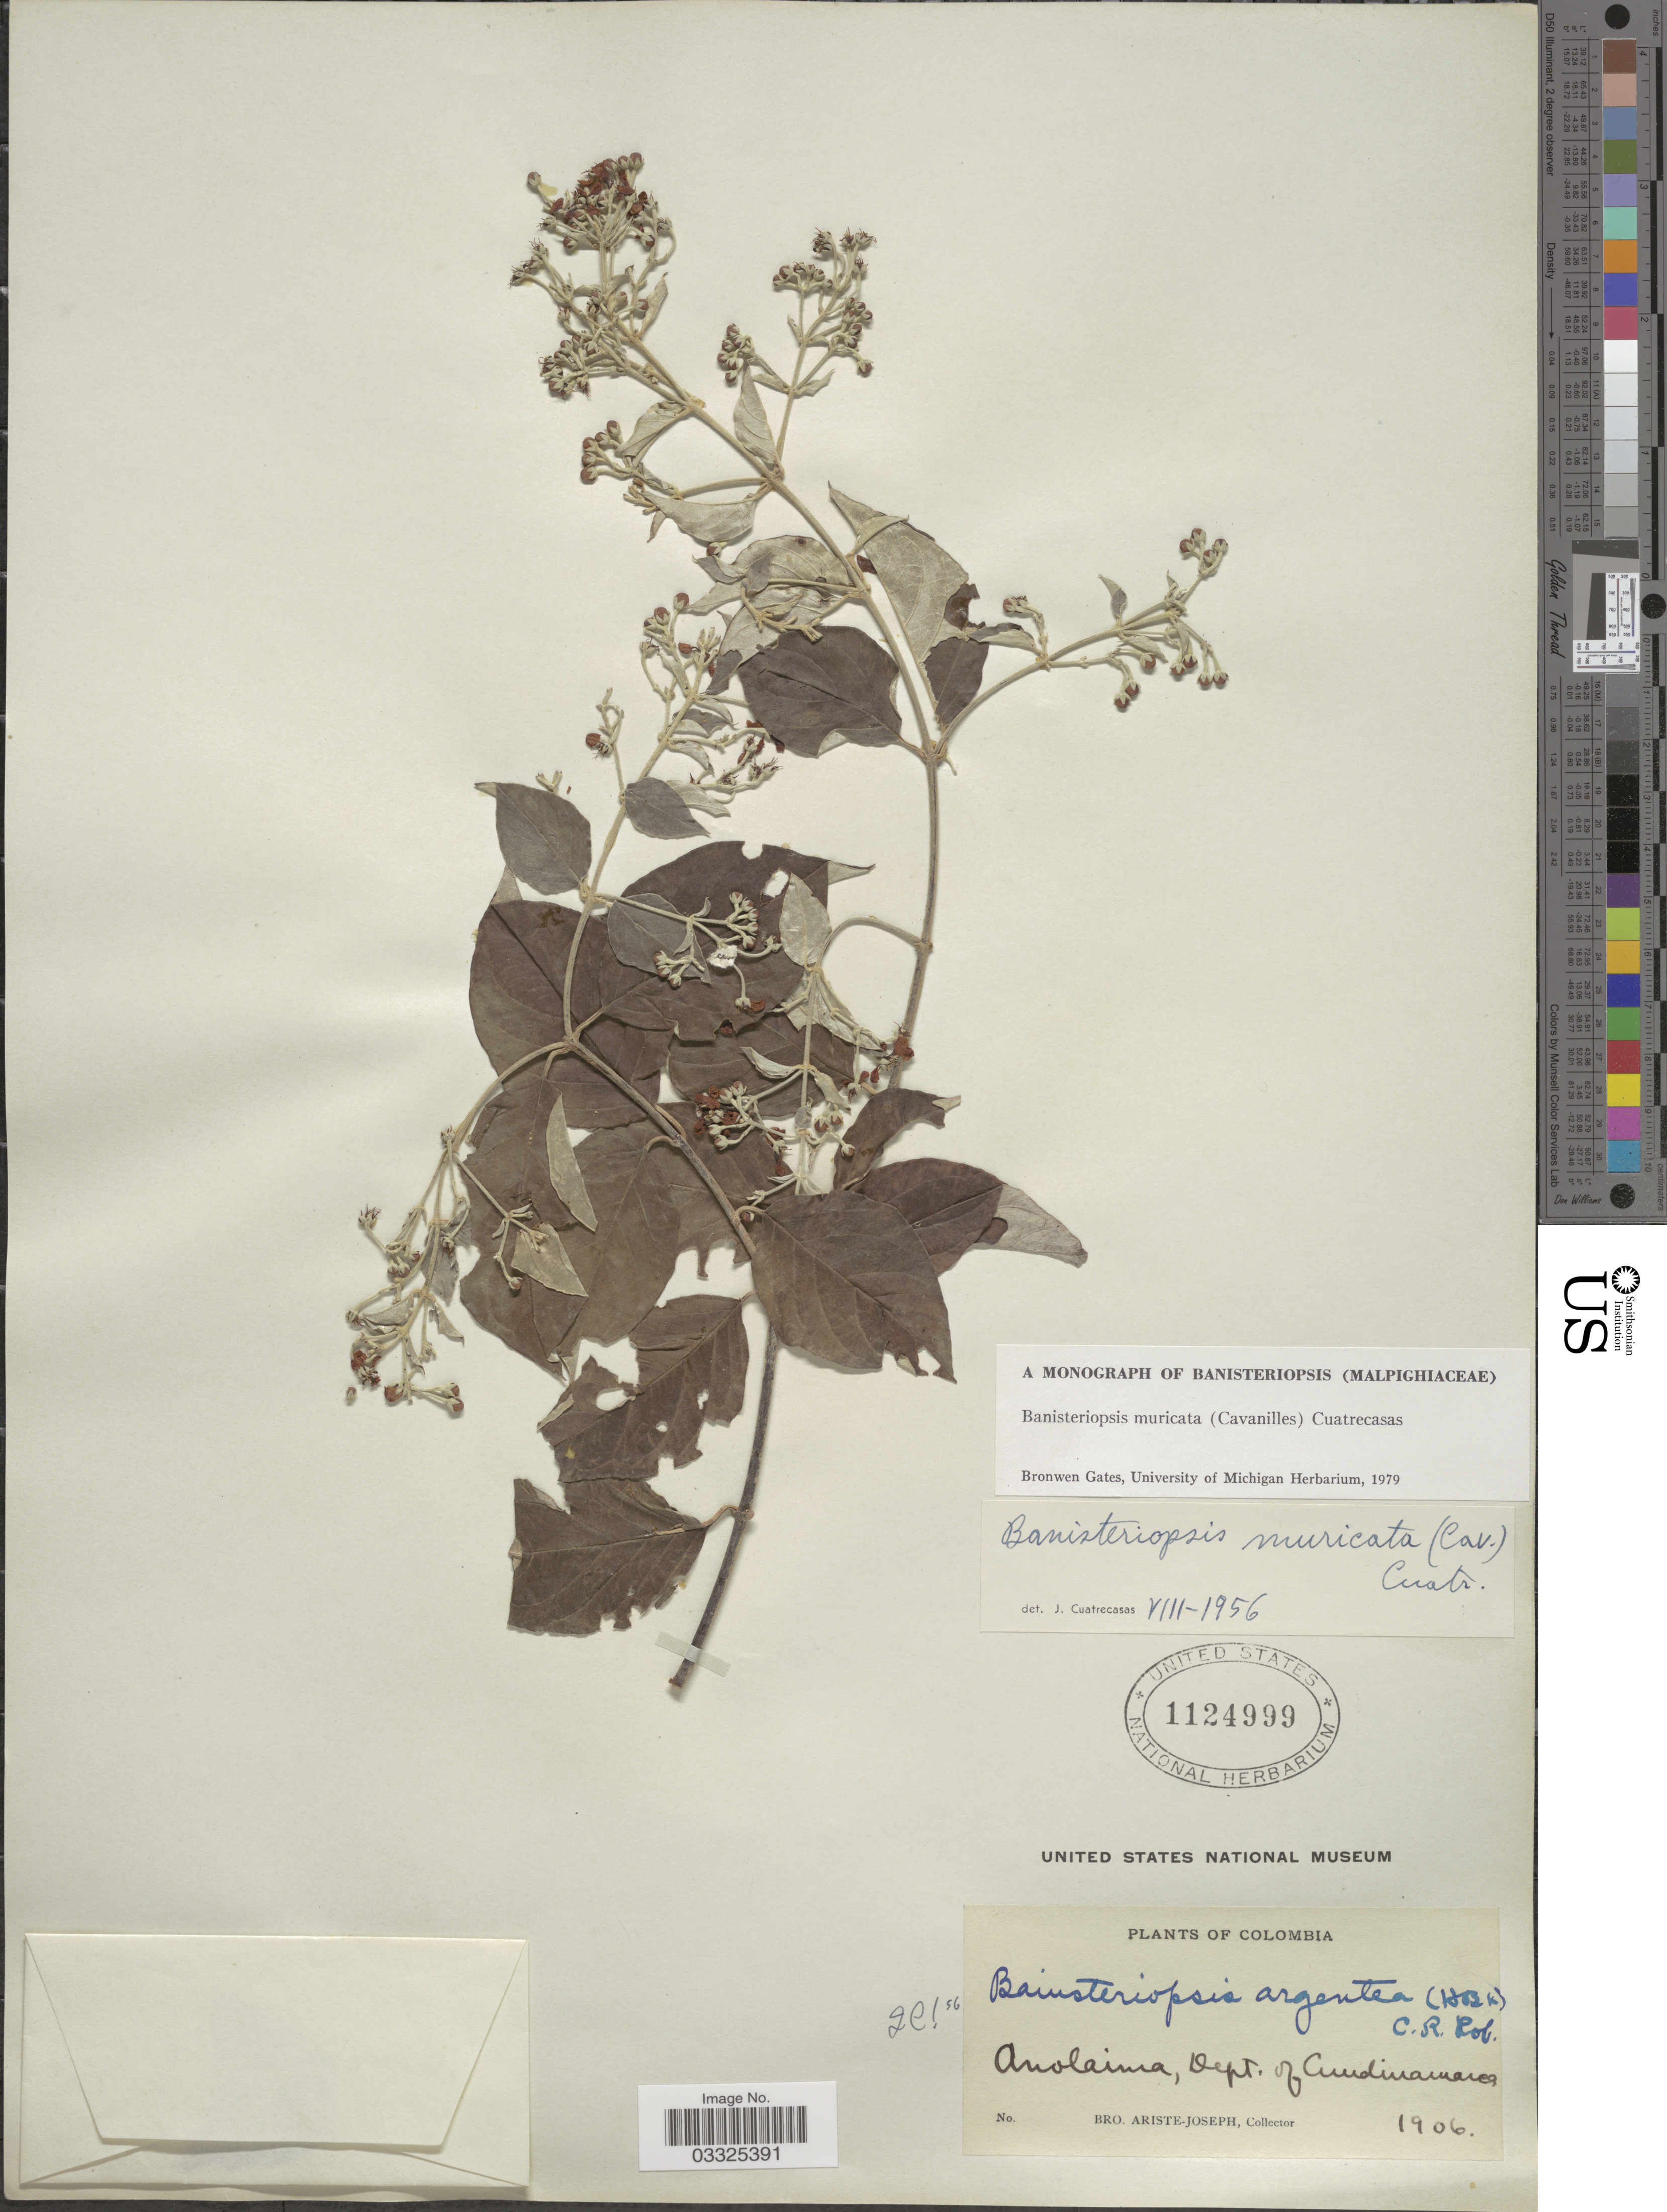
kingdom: Plantae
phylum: Tracheophyta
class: Magnoliopsida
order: Malpighiales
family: Malpighiaceae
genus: Banisteriopsis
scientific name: Banisteriopsis muricata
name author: (Cav.) Cuatrec.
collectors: Bro. Ariste-Joseph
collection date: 1906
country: Colombia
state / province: Cundinamarca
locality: Anolaima, Dept. of Cundinamarca.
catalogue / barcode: US 1124999